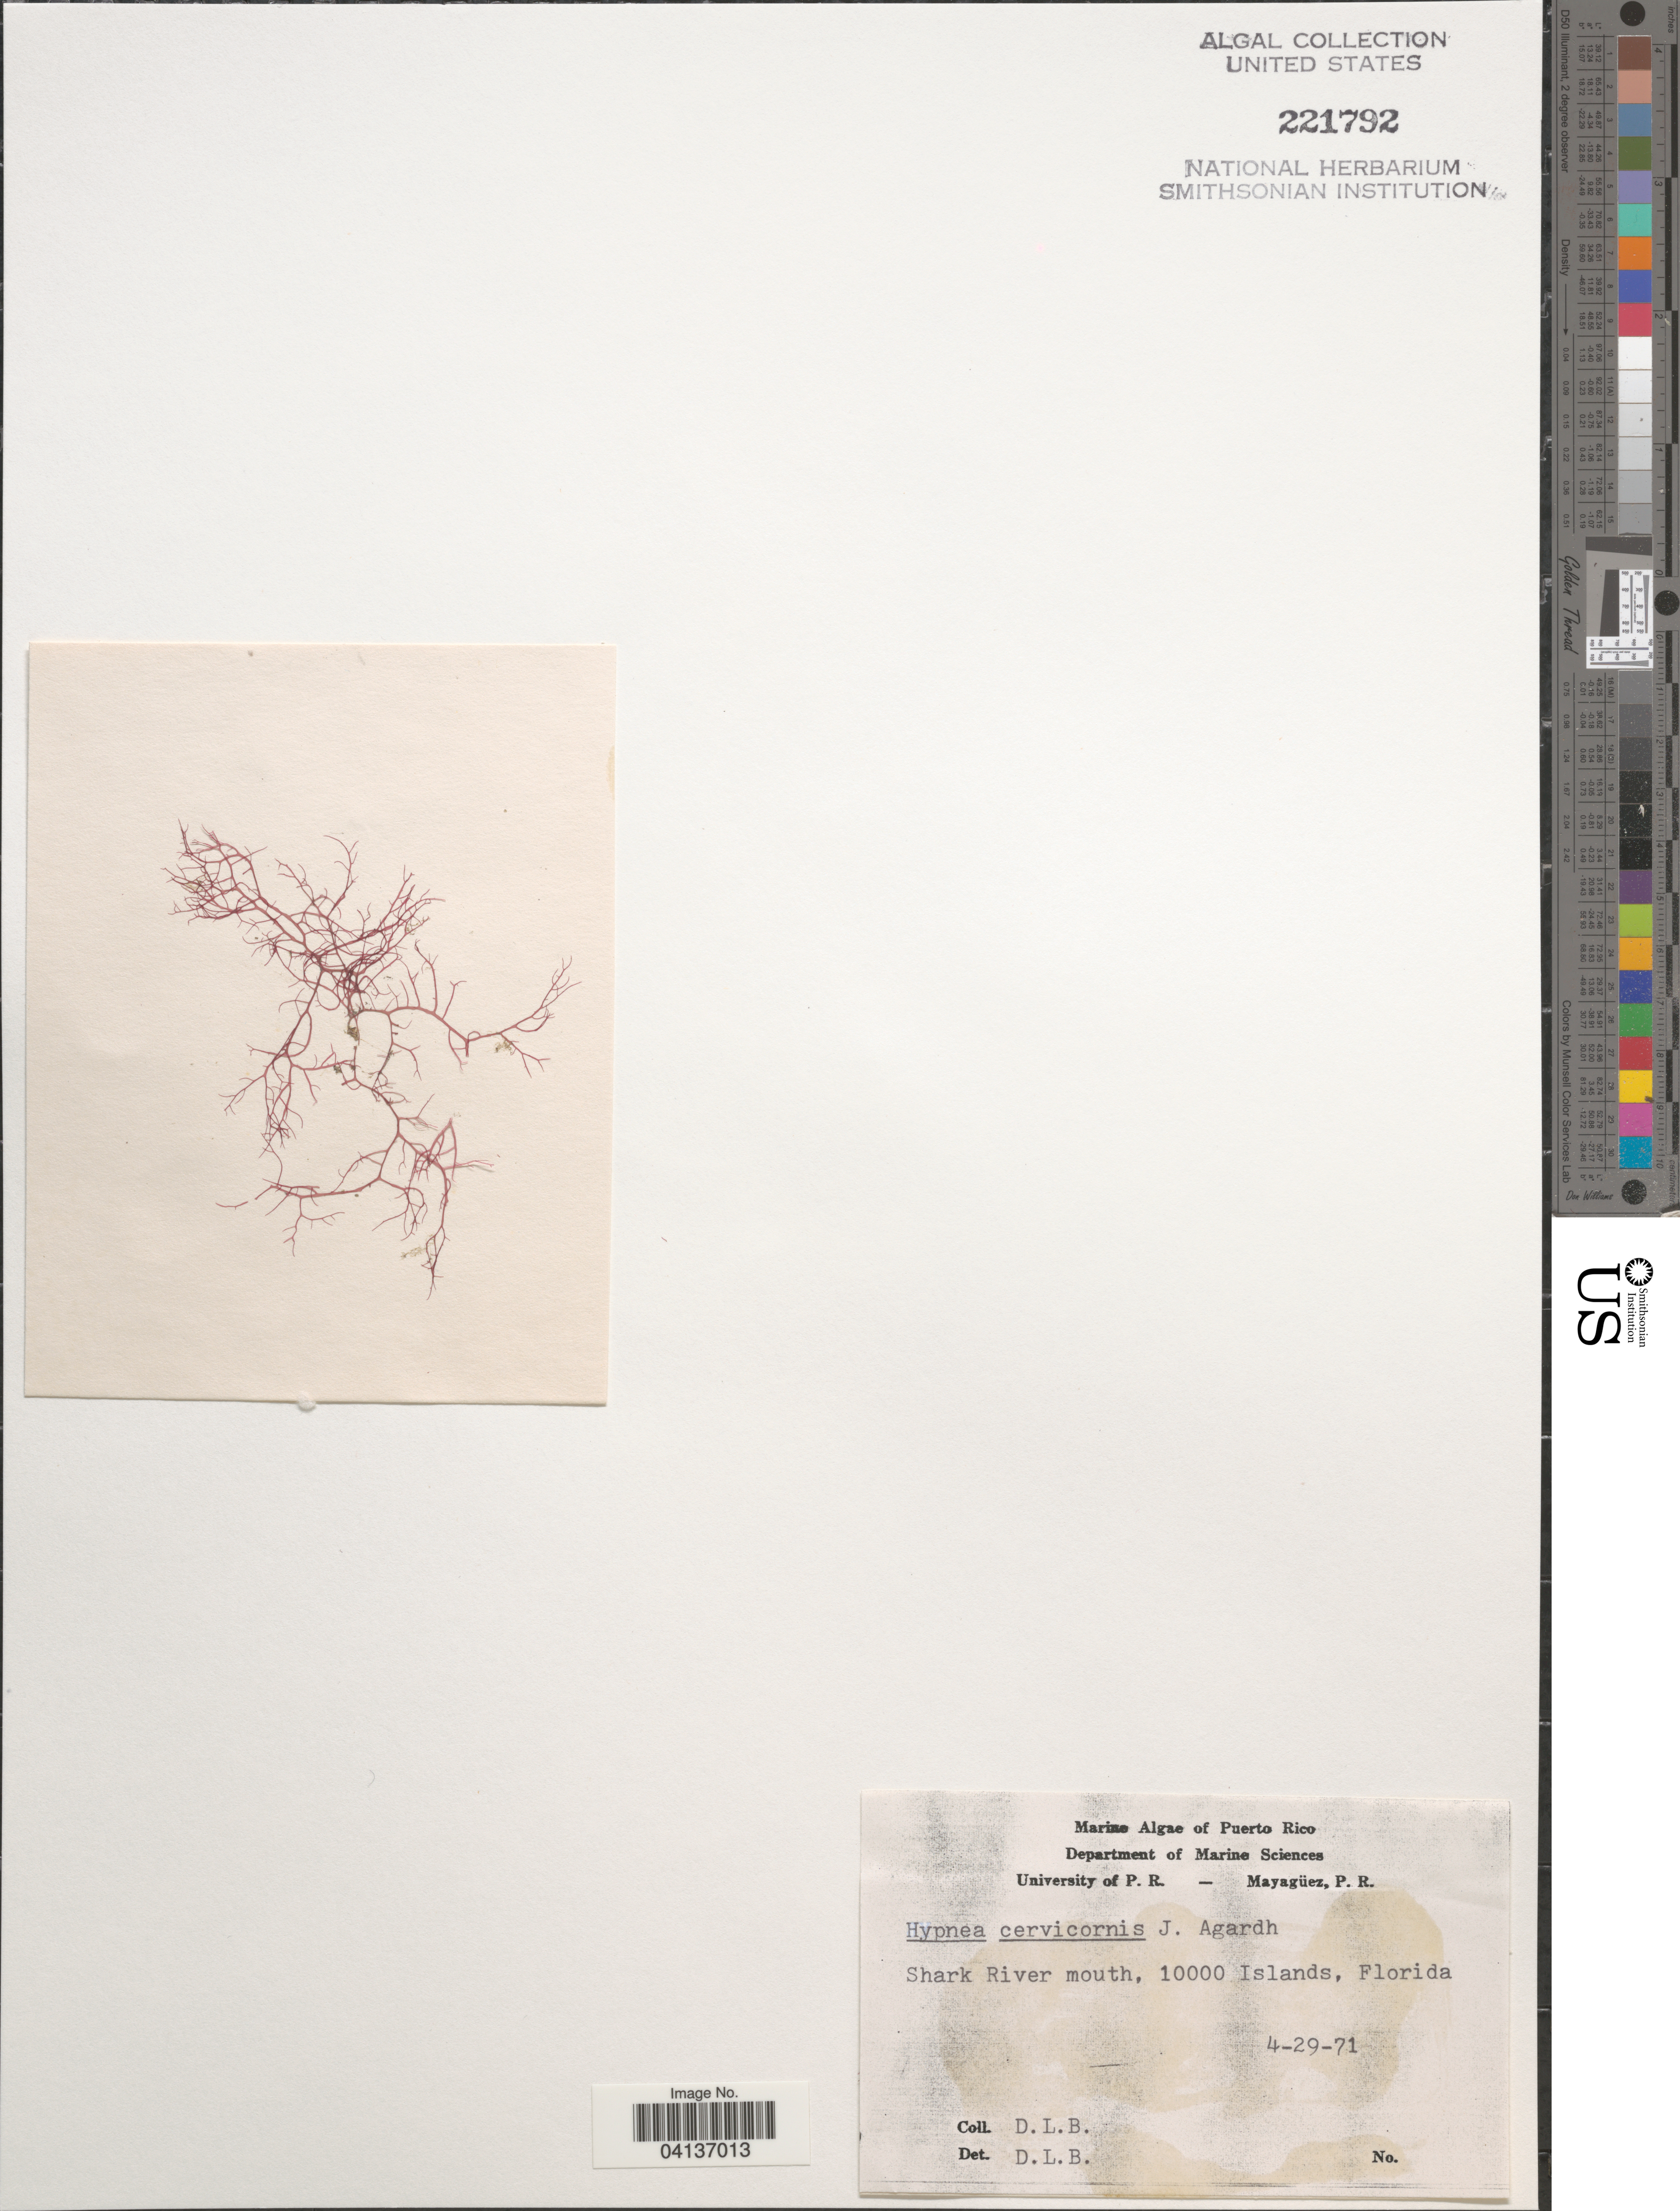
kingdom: Plantae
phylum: Rhodophyta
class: Florideophyceae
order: Gigartinales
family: Cystocloniaceae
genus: Hypnea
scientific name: Hypnea cervicornis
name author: J. Agardh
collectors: D. L. B.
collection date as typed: Transcribed d/m/y: 29/4/71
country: United States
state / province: Florida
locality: Shark River mouth, 10000 Islands.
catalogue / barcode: US 221792